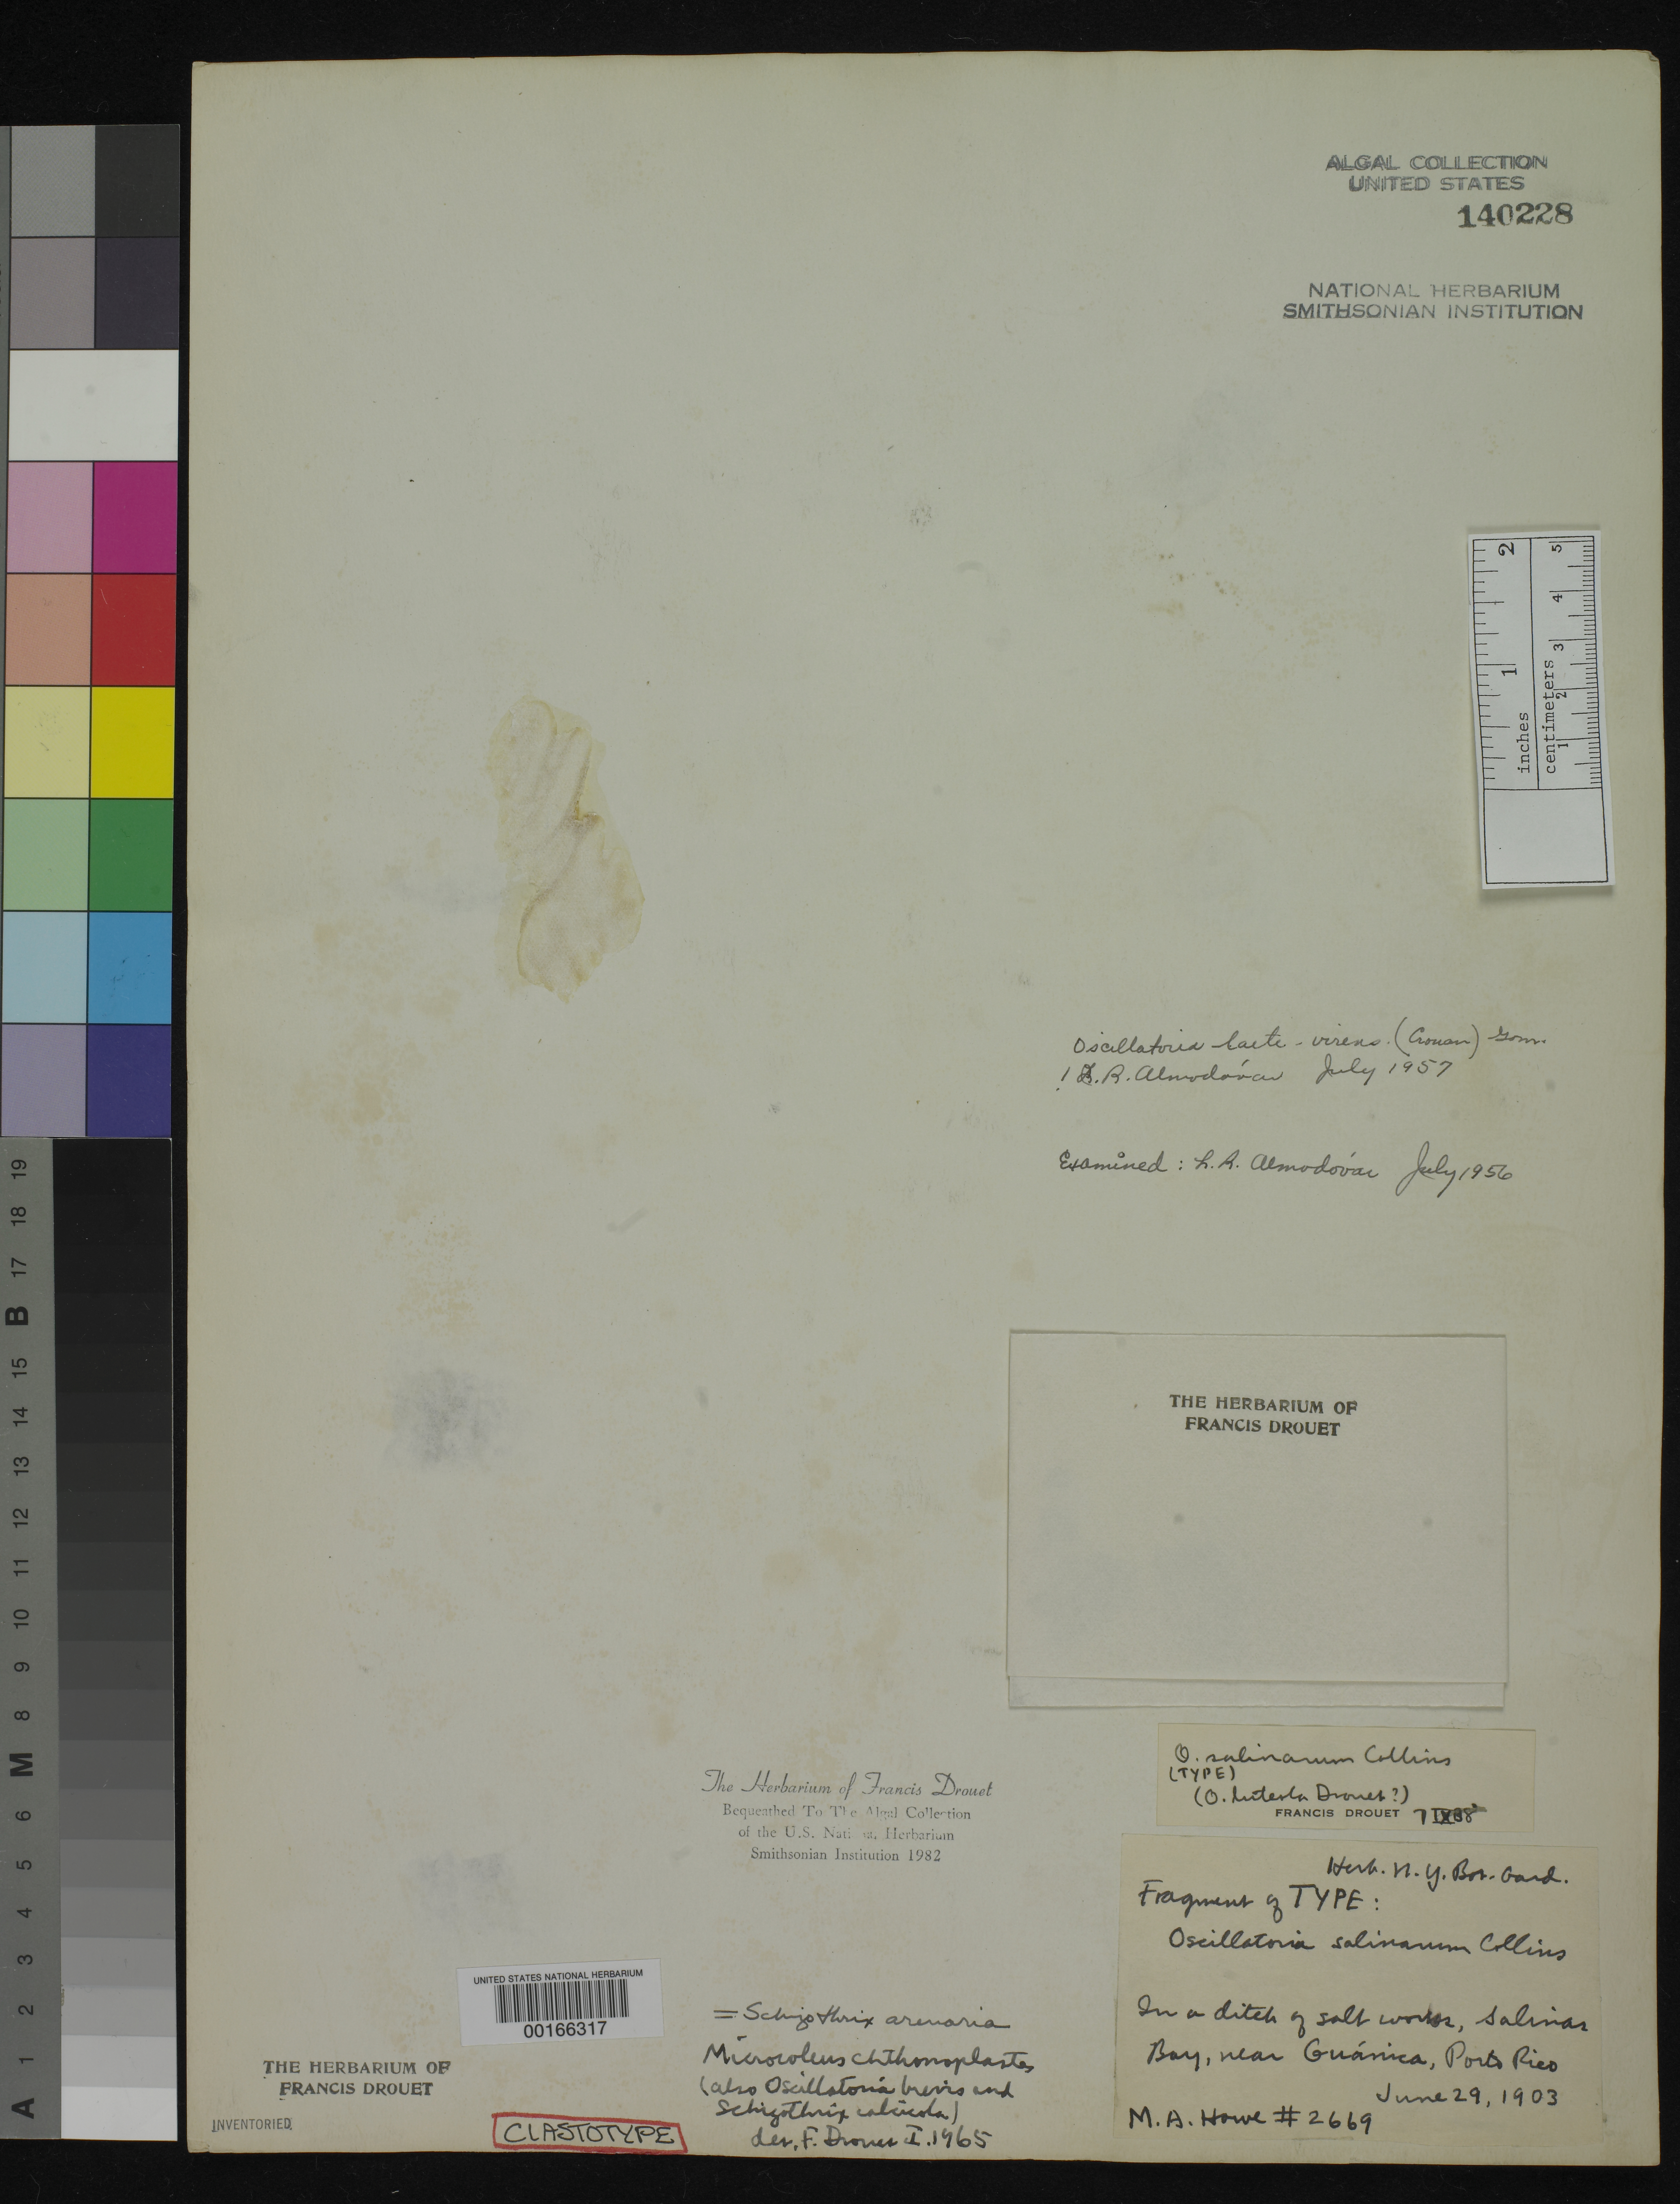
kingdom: Bacteria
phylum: Cyanobacteria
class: Cyanobacteriia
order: Cyanobacteriales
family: Oscillatoriaceae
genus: Oscillatoria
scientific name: Oscillatoria salinarum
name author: Collins in Collins et al.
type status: Clastotype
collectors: M. A. Howe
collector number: MAH 2669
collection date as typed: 29 Jun 1903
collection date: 1903-06-29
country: Puerto Rico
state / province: Guanica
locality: Salinas Bay, near Guanica.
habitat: Salt works ditch.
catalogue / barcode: US 140228